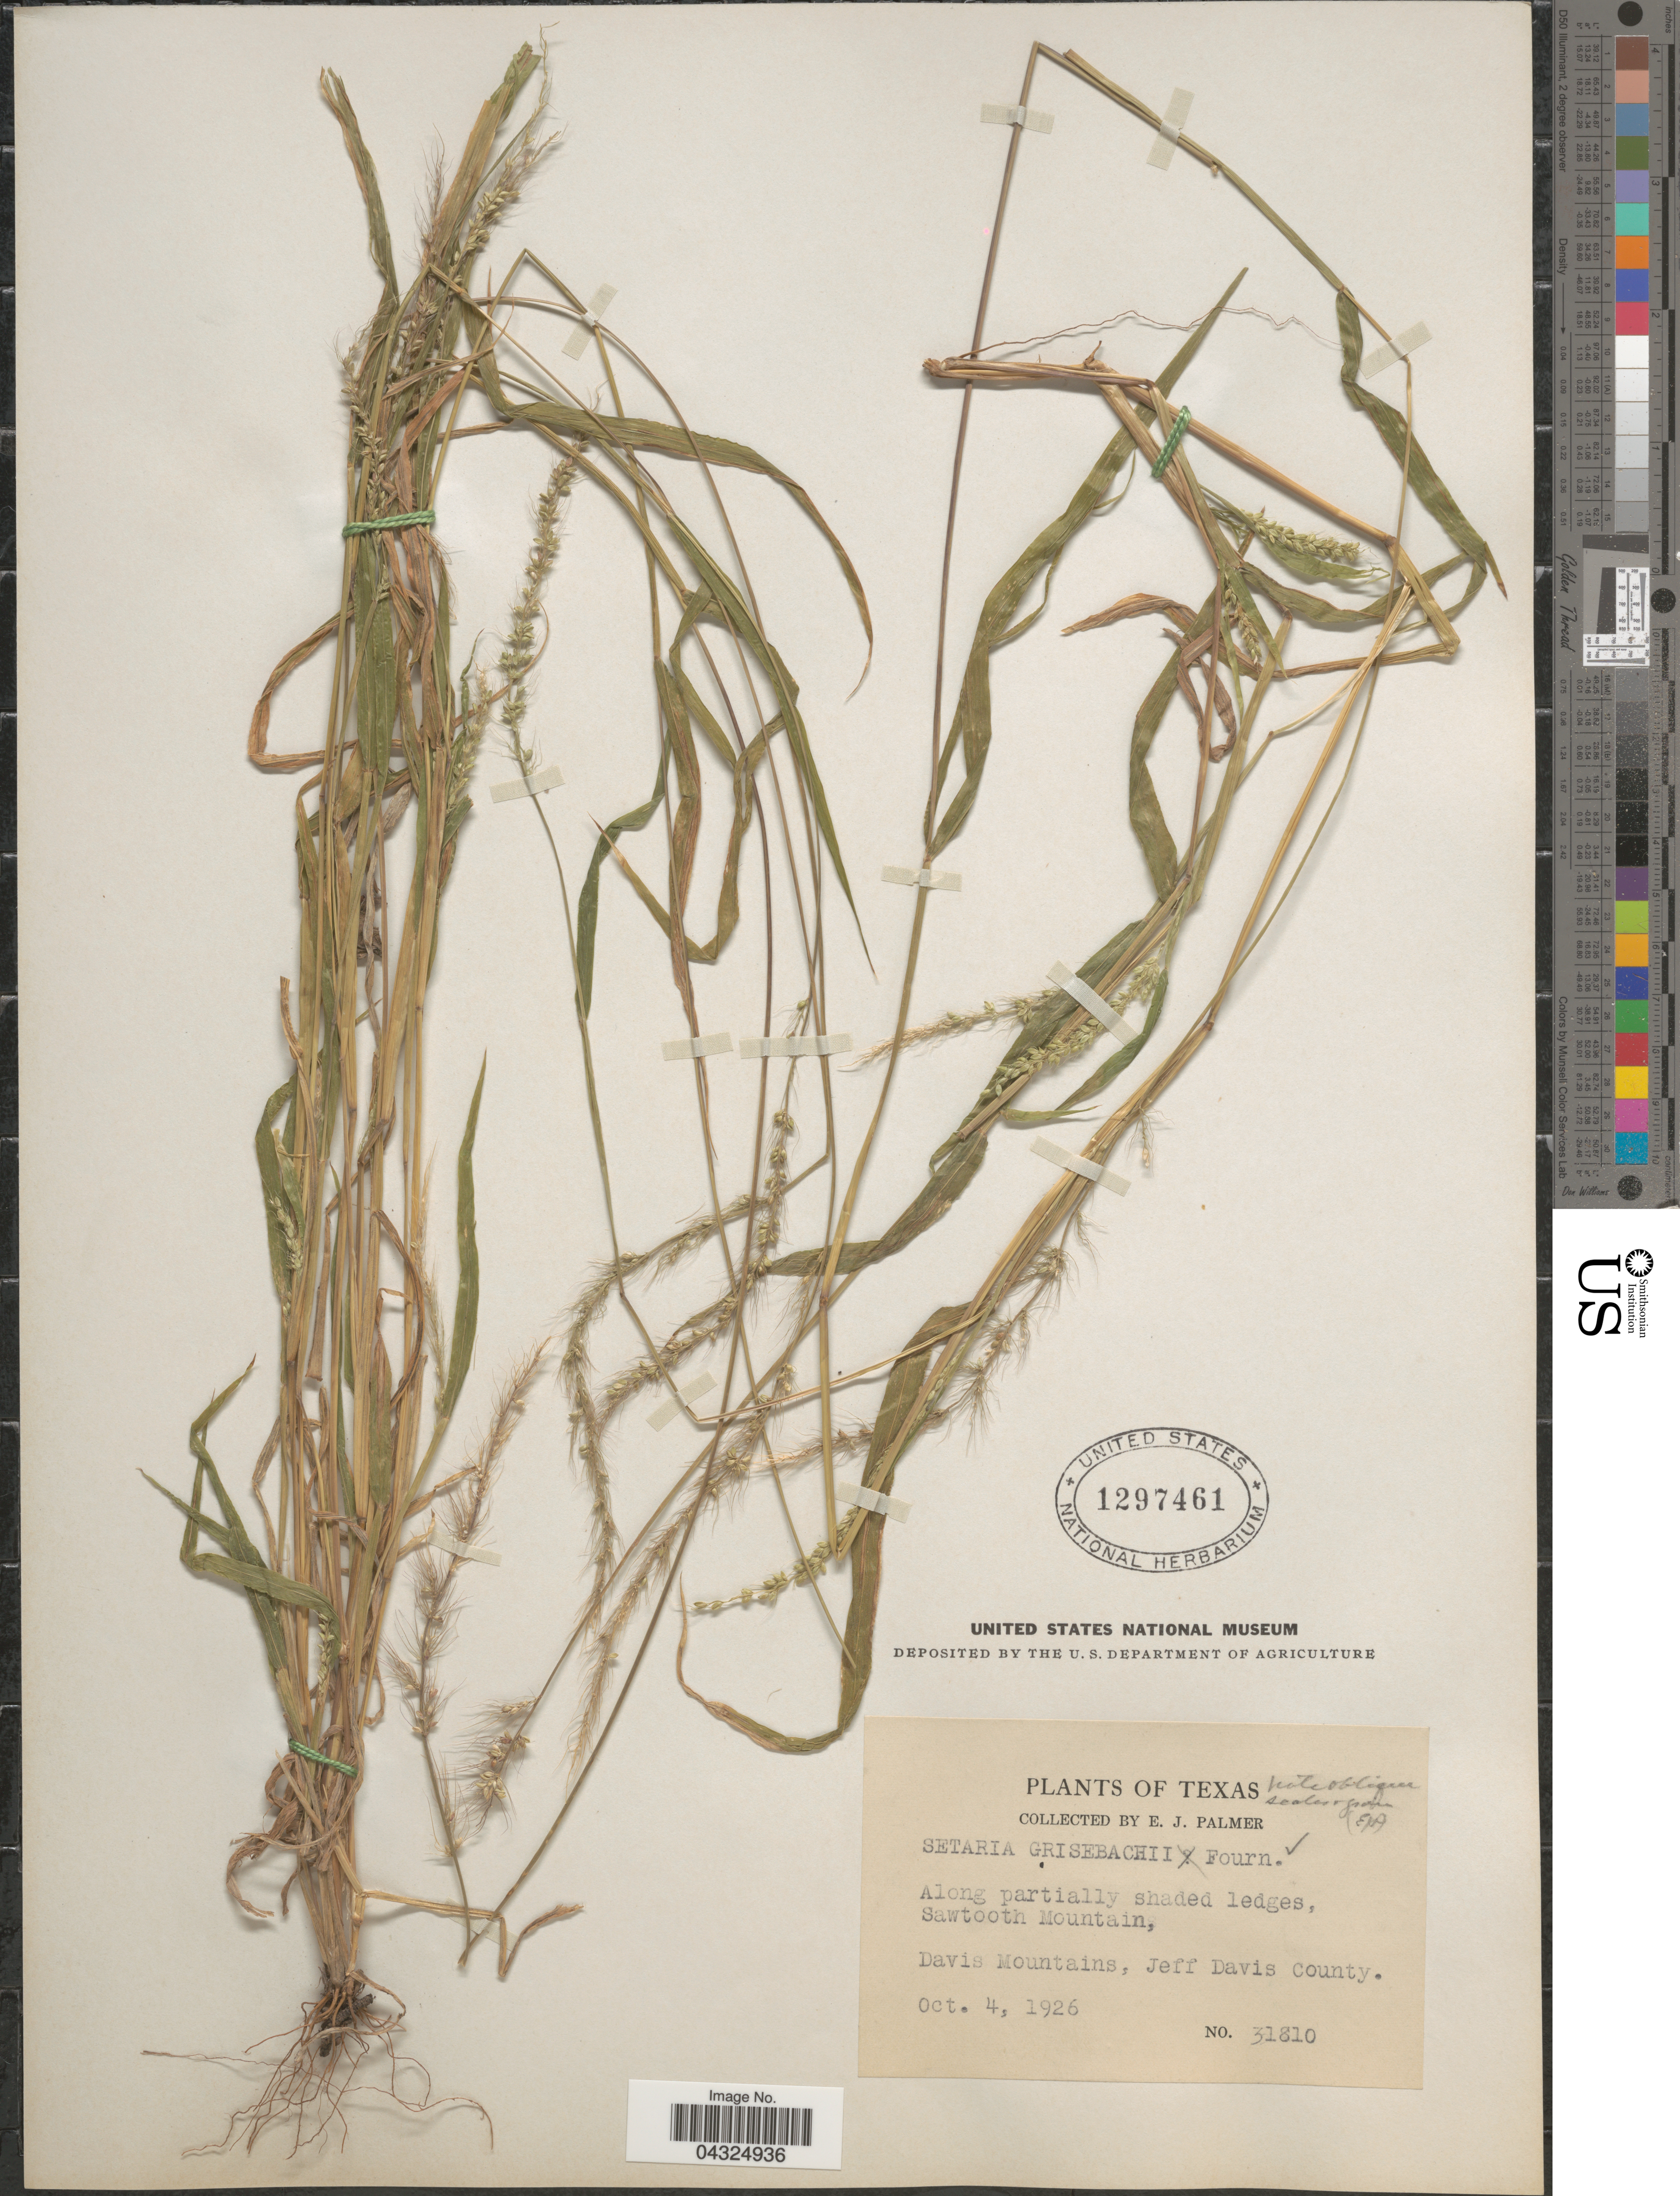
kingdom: Plantae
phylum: Tracheophyta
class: Liliopsida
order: Poales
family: Poaceae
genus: Setaria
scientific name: Setaria grisebachii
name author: E. Fourn.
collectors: E. J. Palmer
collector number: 31810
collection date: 1926-10-04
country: United States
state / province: Texas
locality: Along partially shaded ledges, Sawtooth Mountain, Davis Mountains, Jeff Davis County.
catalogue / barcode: US 1297461